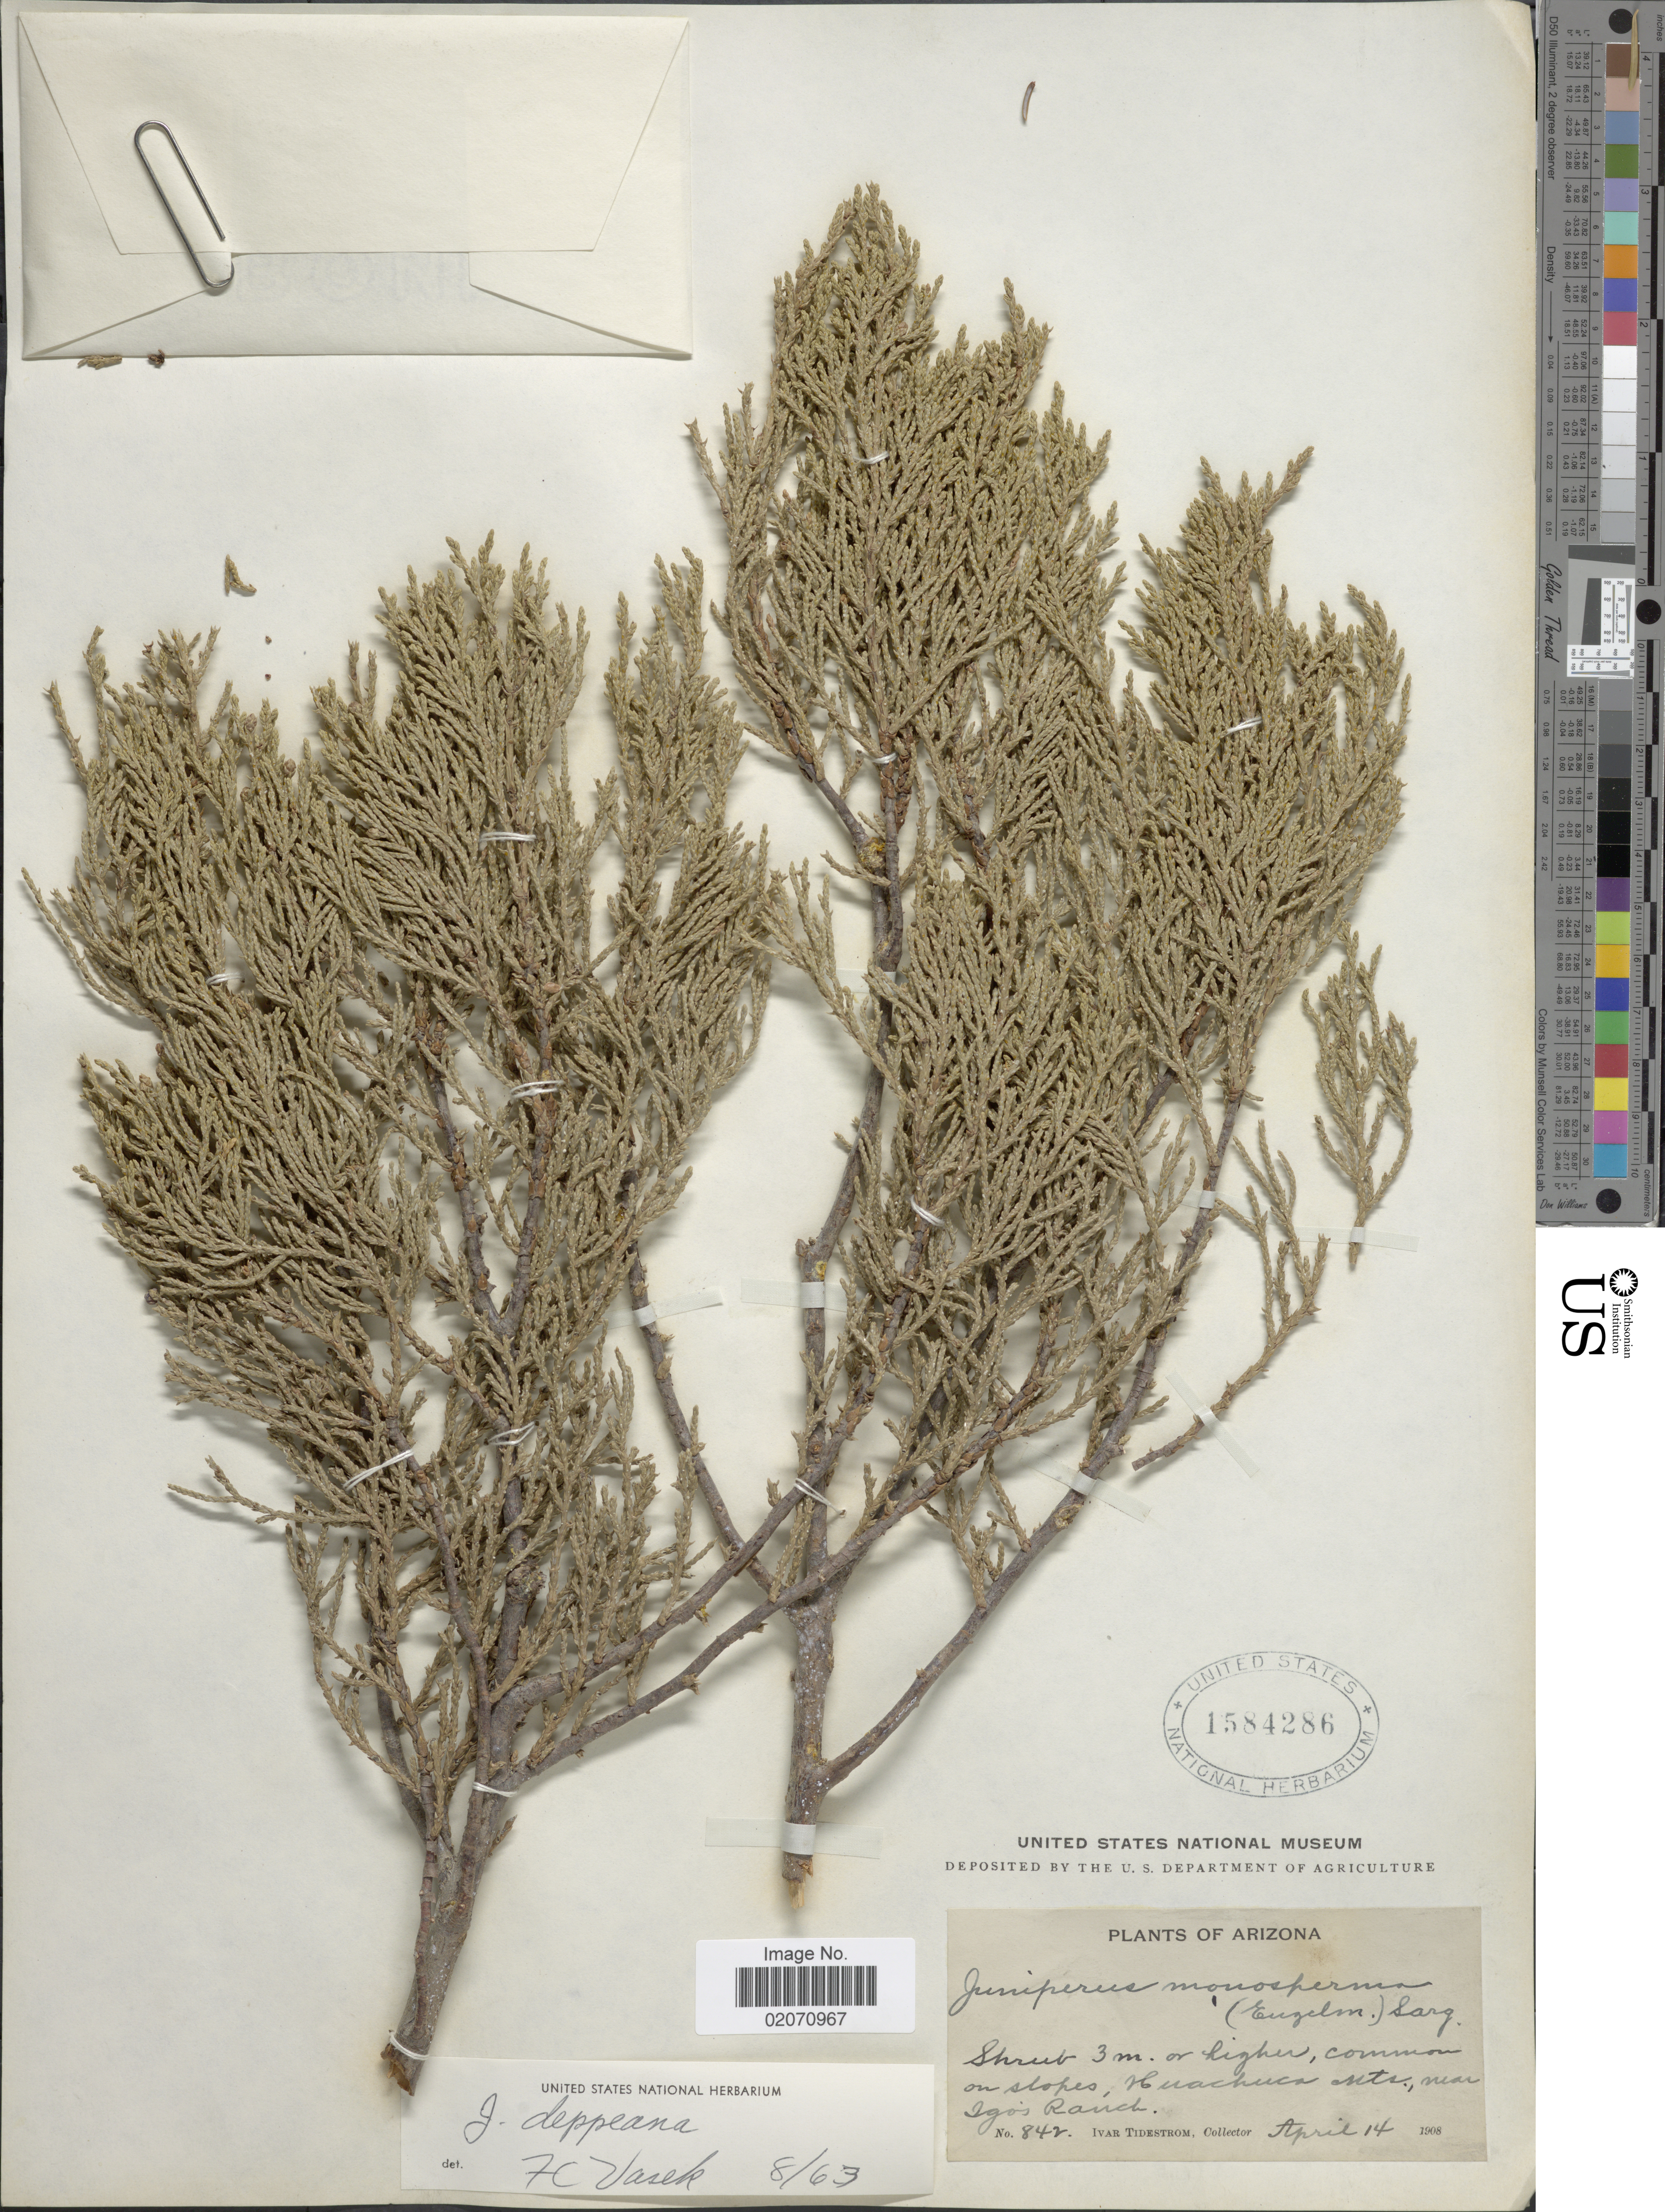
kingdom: Plantae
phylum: Tracheophyta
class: Pinopsida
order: Pinales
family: Cupressaceae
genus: Juniperus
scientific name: Juniperus deppeana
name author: Steud.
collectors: I. F. Tidestrom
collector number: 842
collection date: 1908-04-14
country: United States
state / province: Arizona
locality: Huachuca Mts, near Igos Ranch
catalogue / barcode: US 1584286